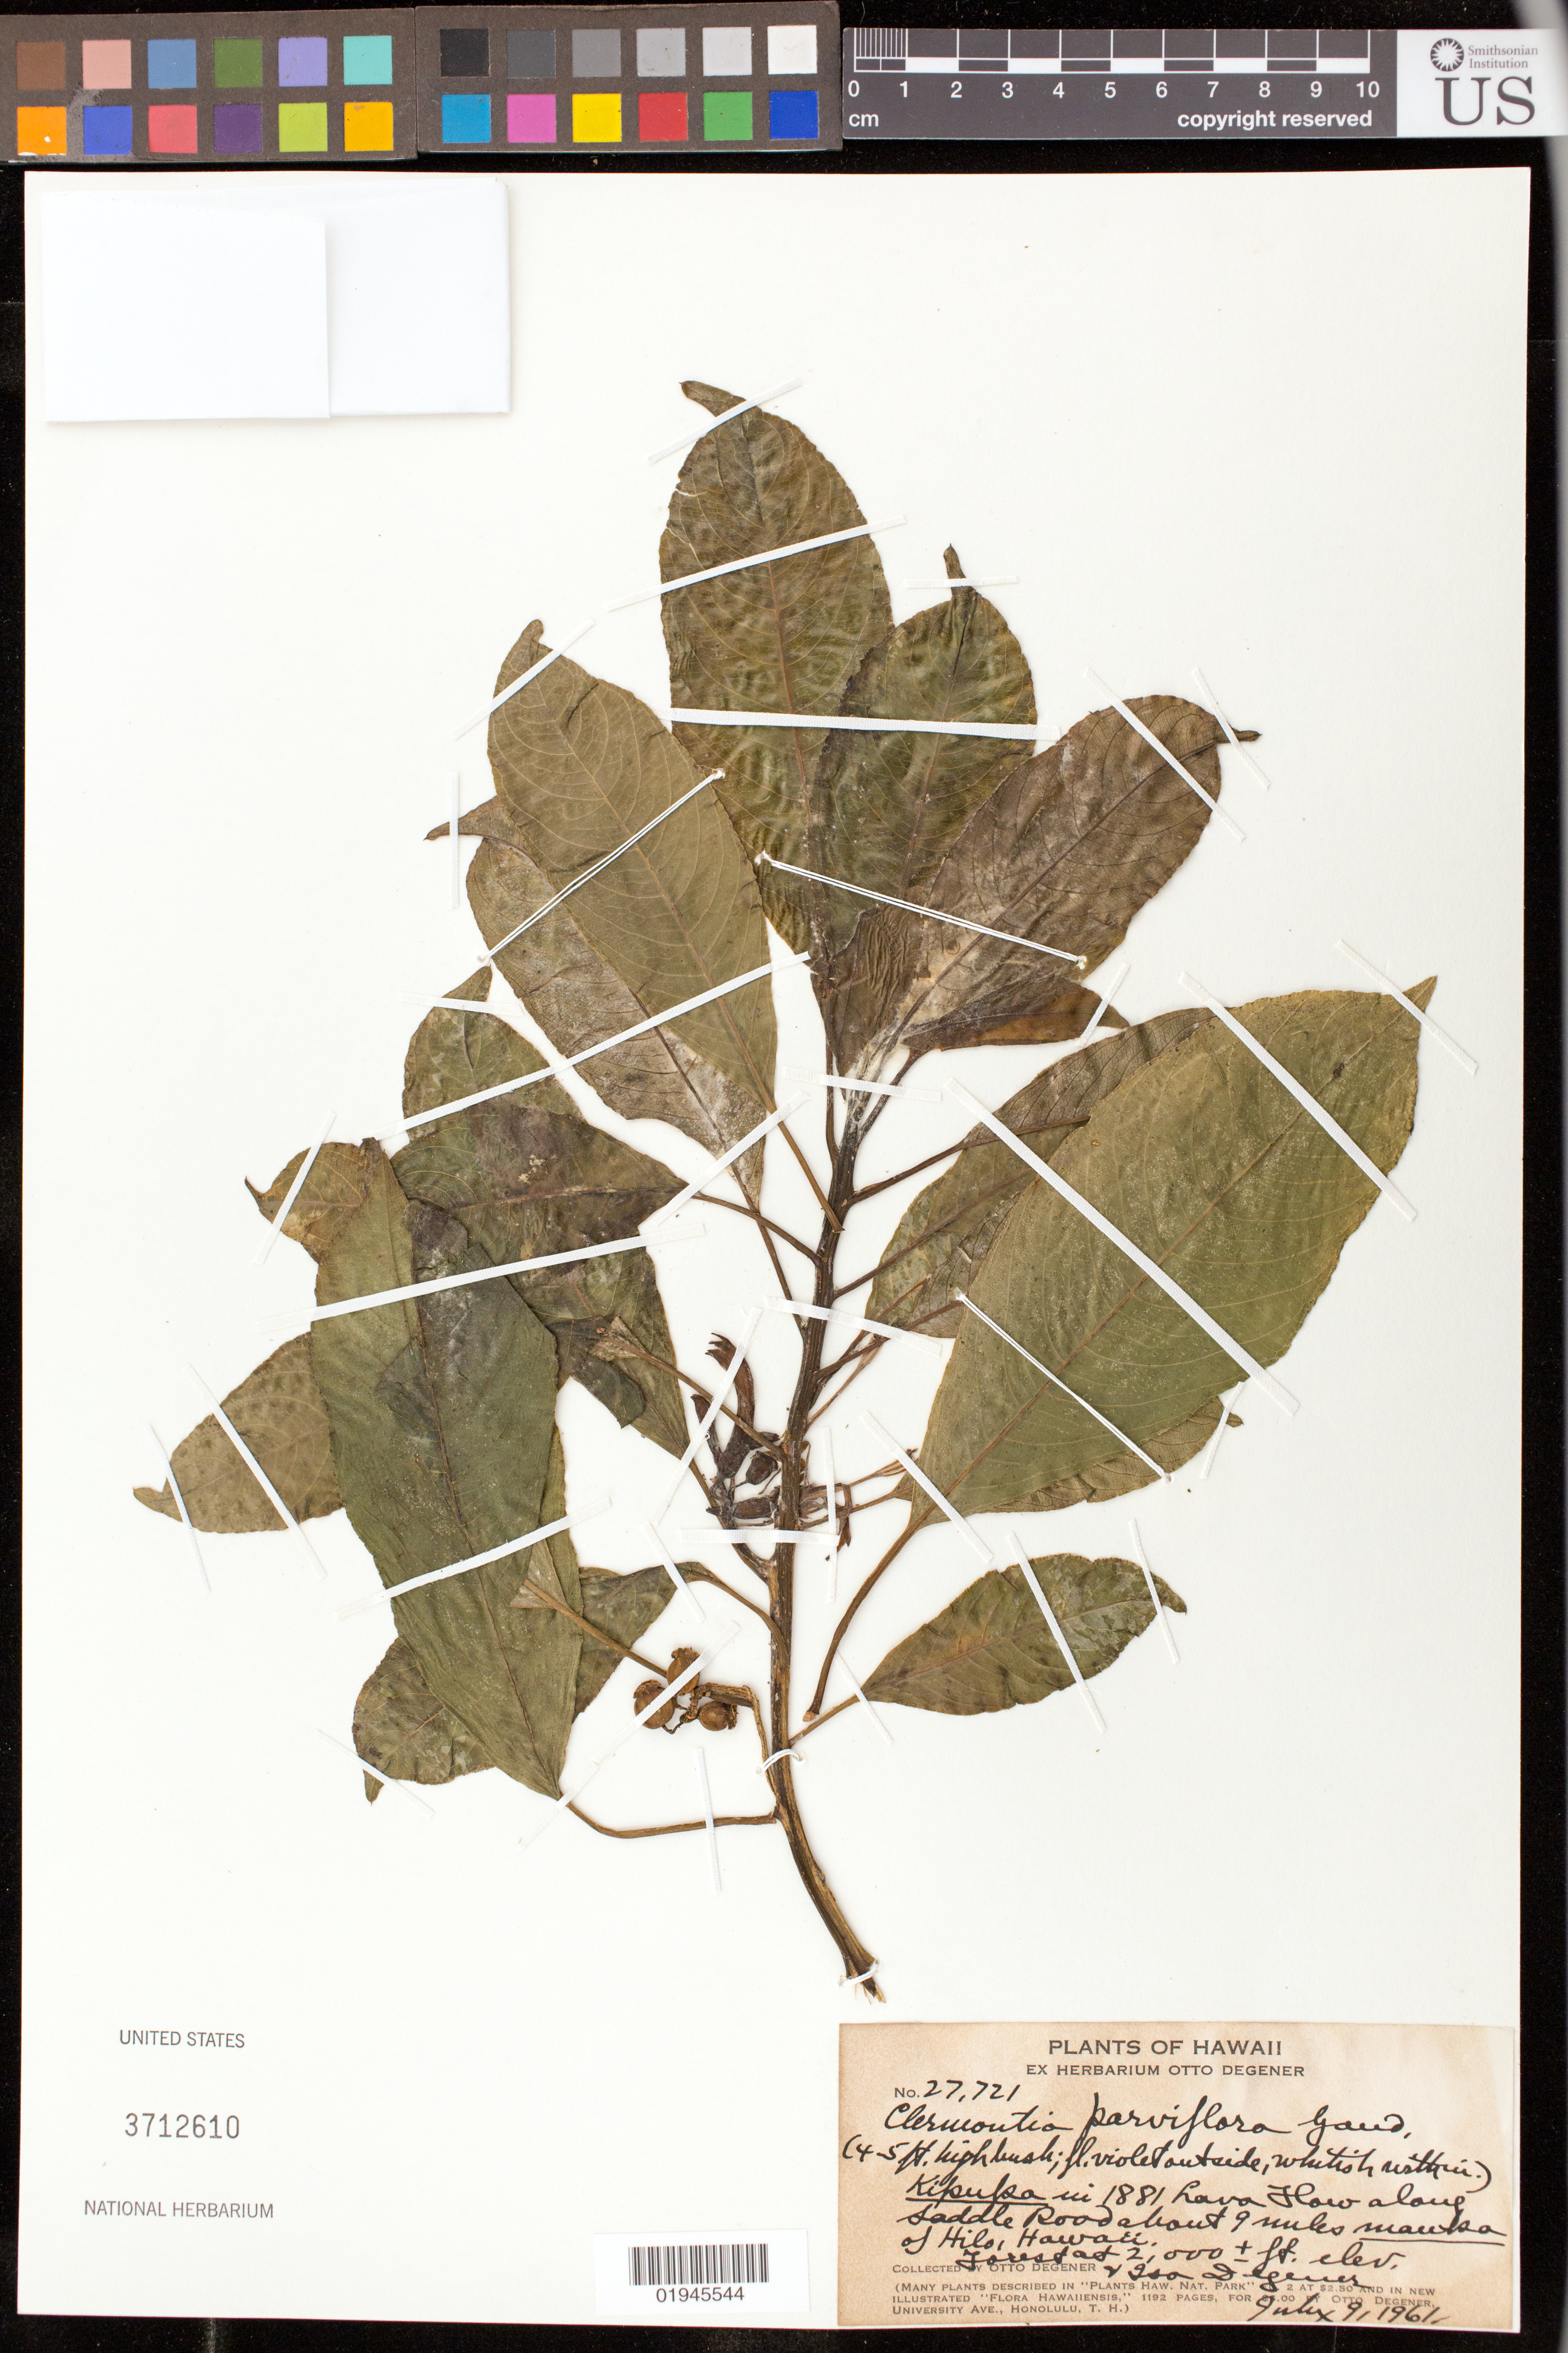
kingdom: Plantae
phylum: Tracheophyta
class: Magnoliopsida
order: Asterales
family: Campanulaceae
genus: Clermontia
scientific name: Clermontia parviflora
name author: Gaudich. ex A. Gray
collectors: O. Degener & I. Degener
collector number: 27721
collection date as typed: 9 Jul 1961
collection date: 1961-07-09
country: United States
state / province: Hawaii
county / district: Hawaii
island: Hawaii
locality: Saddle Road, about 9 miles mauka of Hilo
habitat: Kipuka in 1881 lava flow, forest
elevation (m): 610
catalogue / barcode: US 3712610